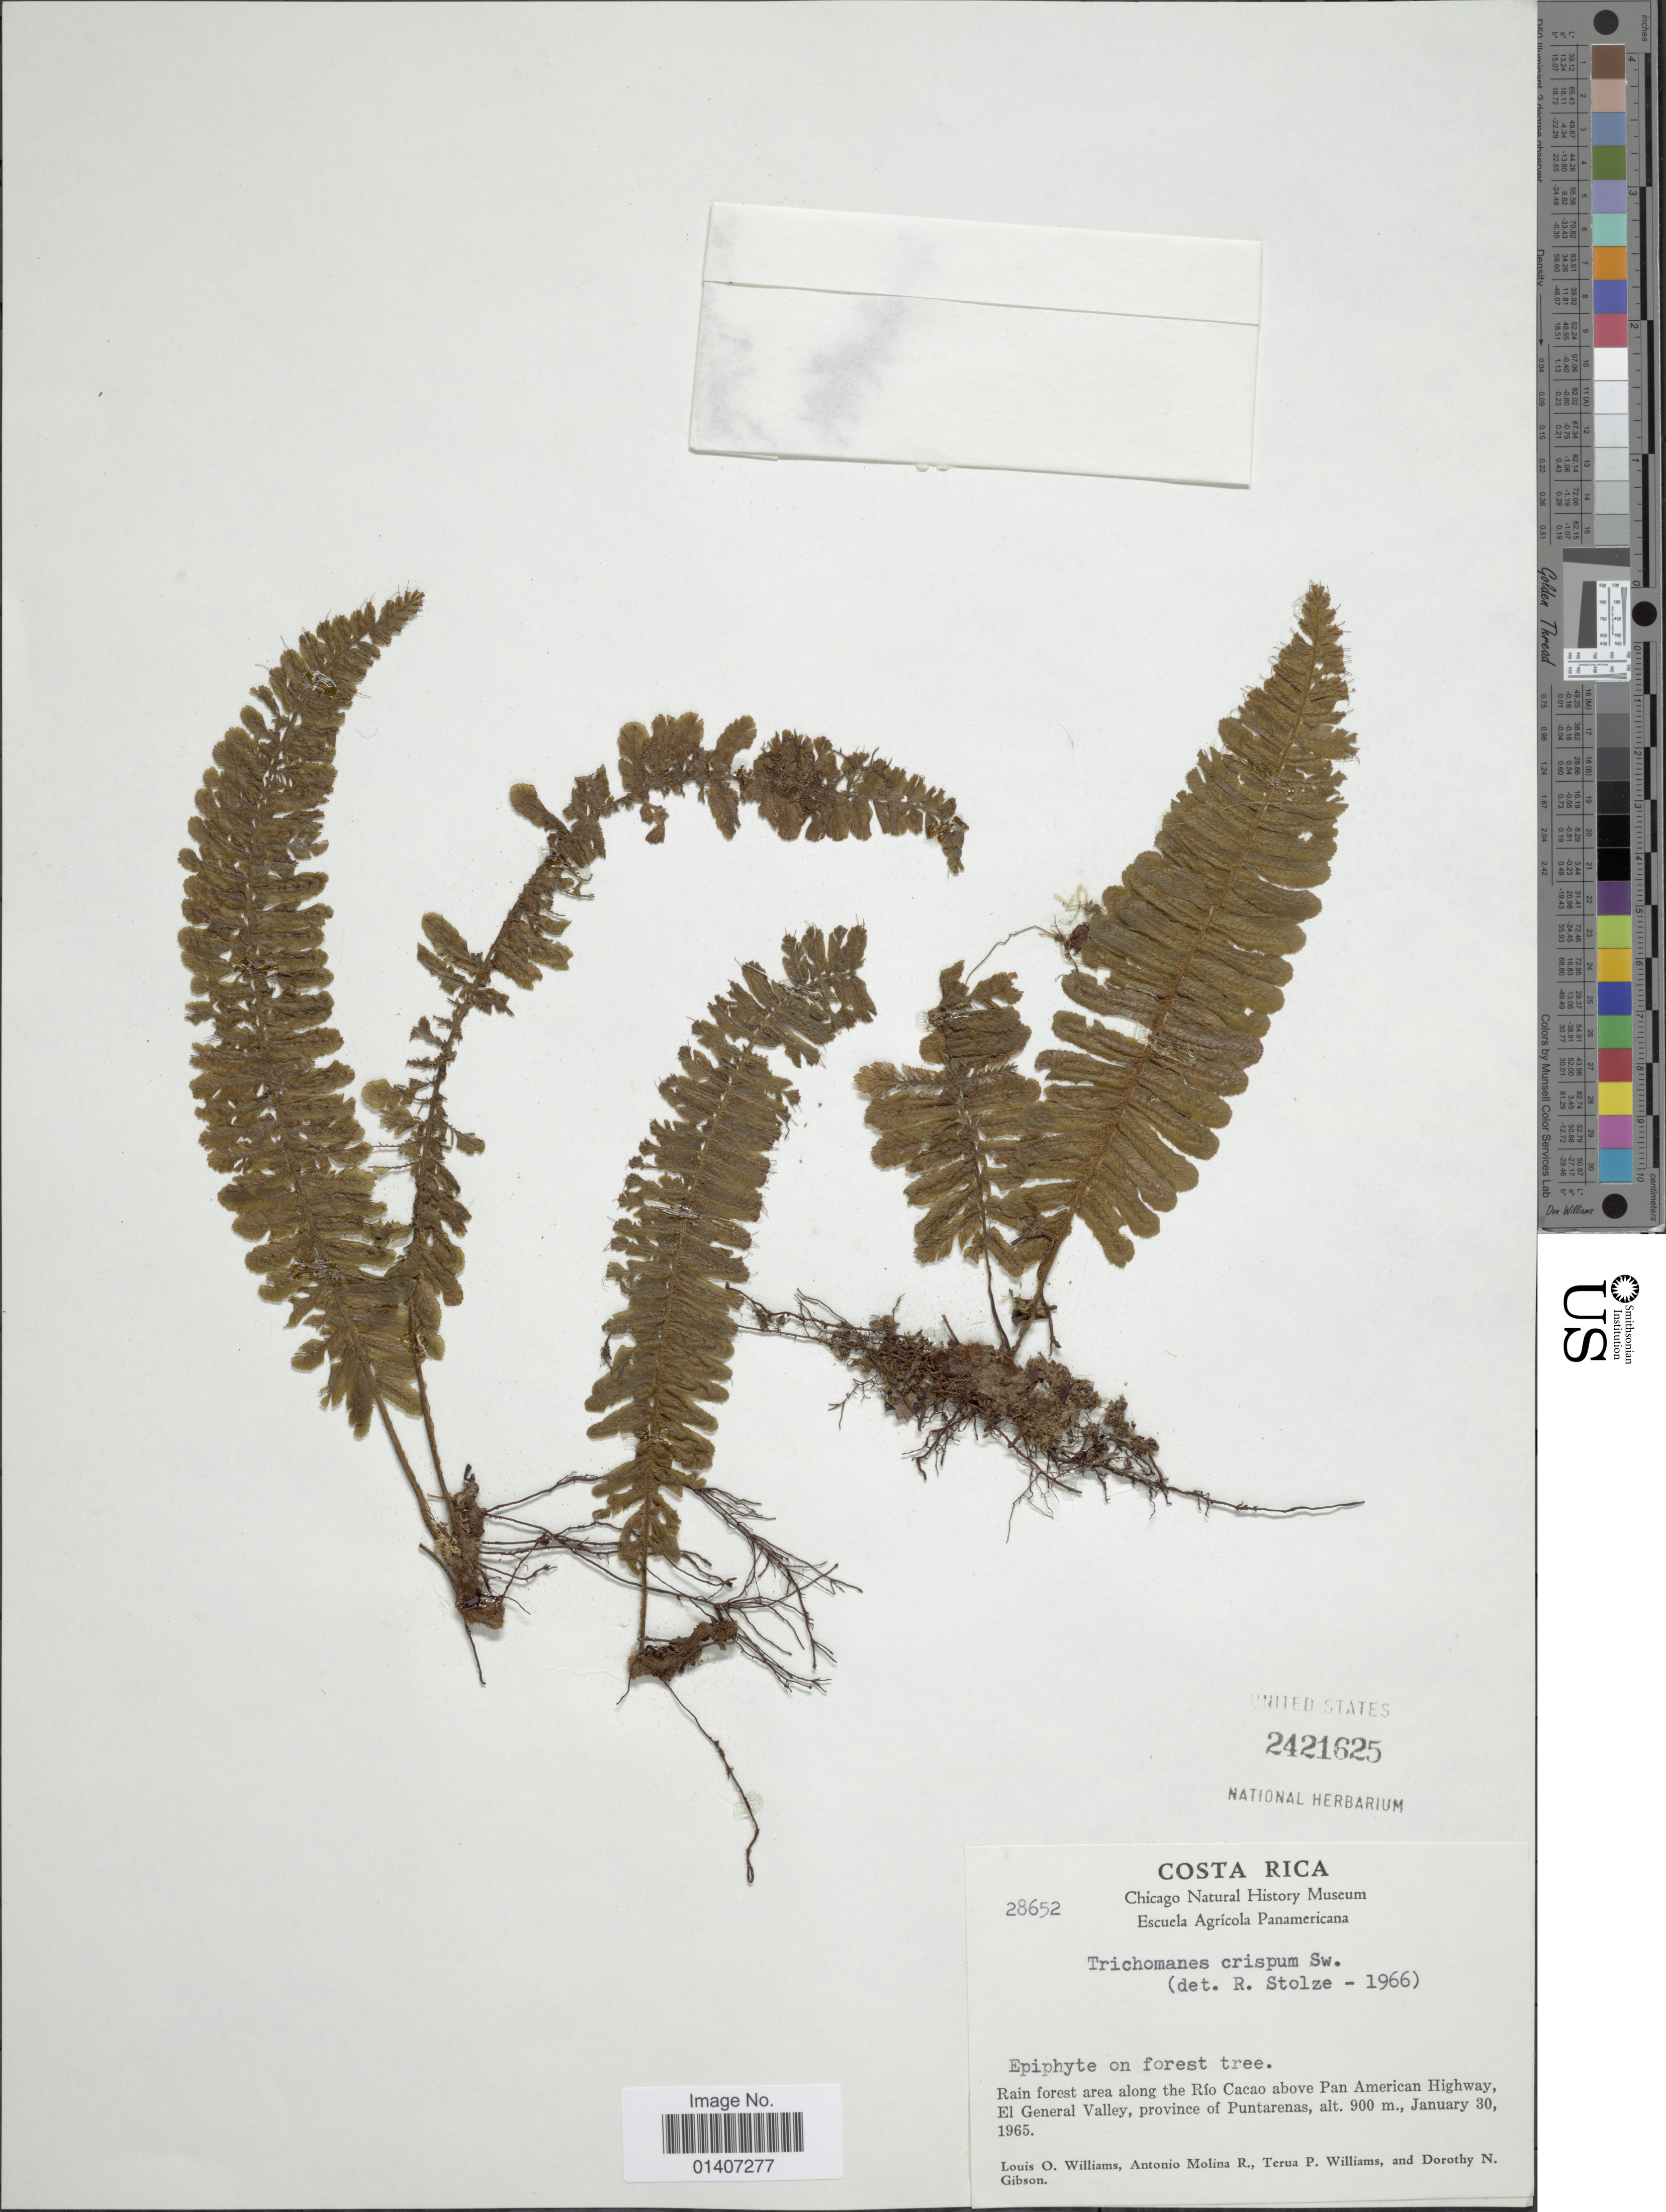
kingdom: Plantae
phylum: Tracheophyta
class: Polypodiopsida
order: Hymenophyllales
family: Hymenophyllaceae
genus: Trichomanes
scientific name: Trichomanes crispum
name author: L.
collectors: L. O. Williams, A. Molina R., T. P. Williams & D. N. Gibson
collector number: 28652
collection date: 1965-01-30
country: Costa Rica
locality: Rain forest area along the Rio Cacao above Pan American Highway, El General Valley, province of Puntarenas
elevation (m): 900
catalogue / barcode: US 2421625